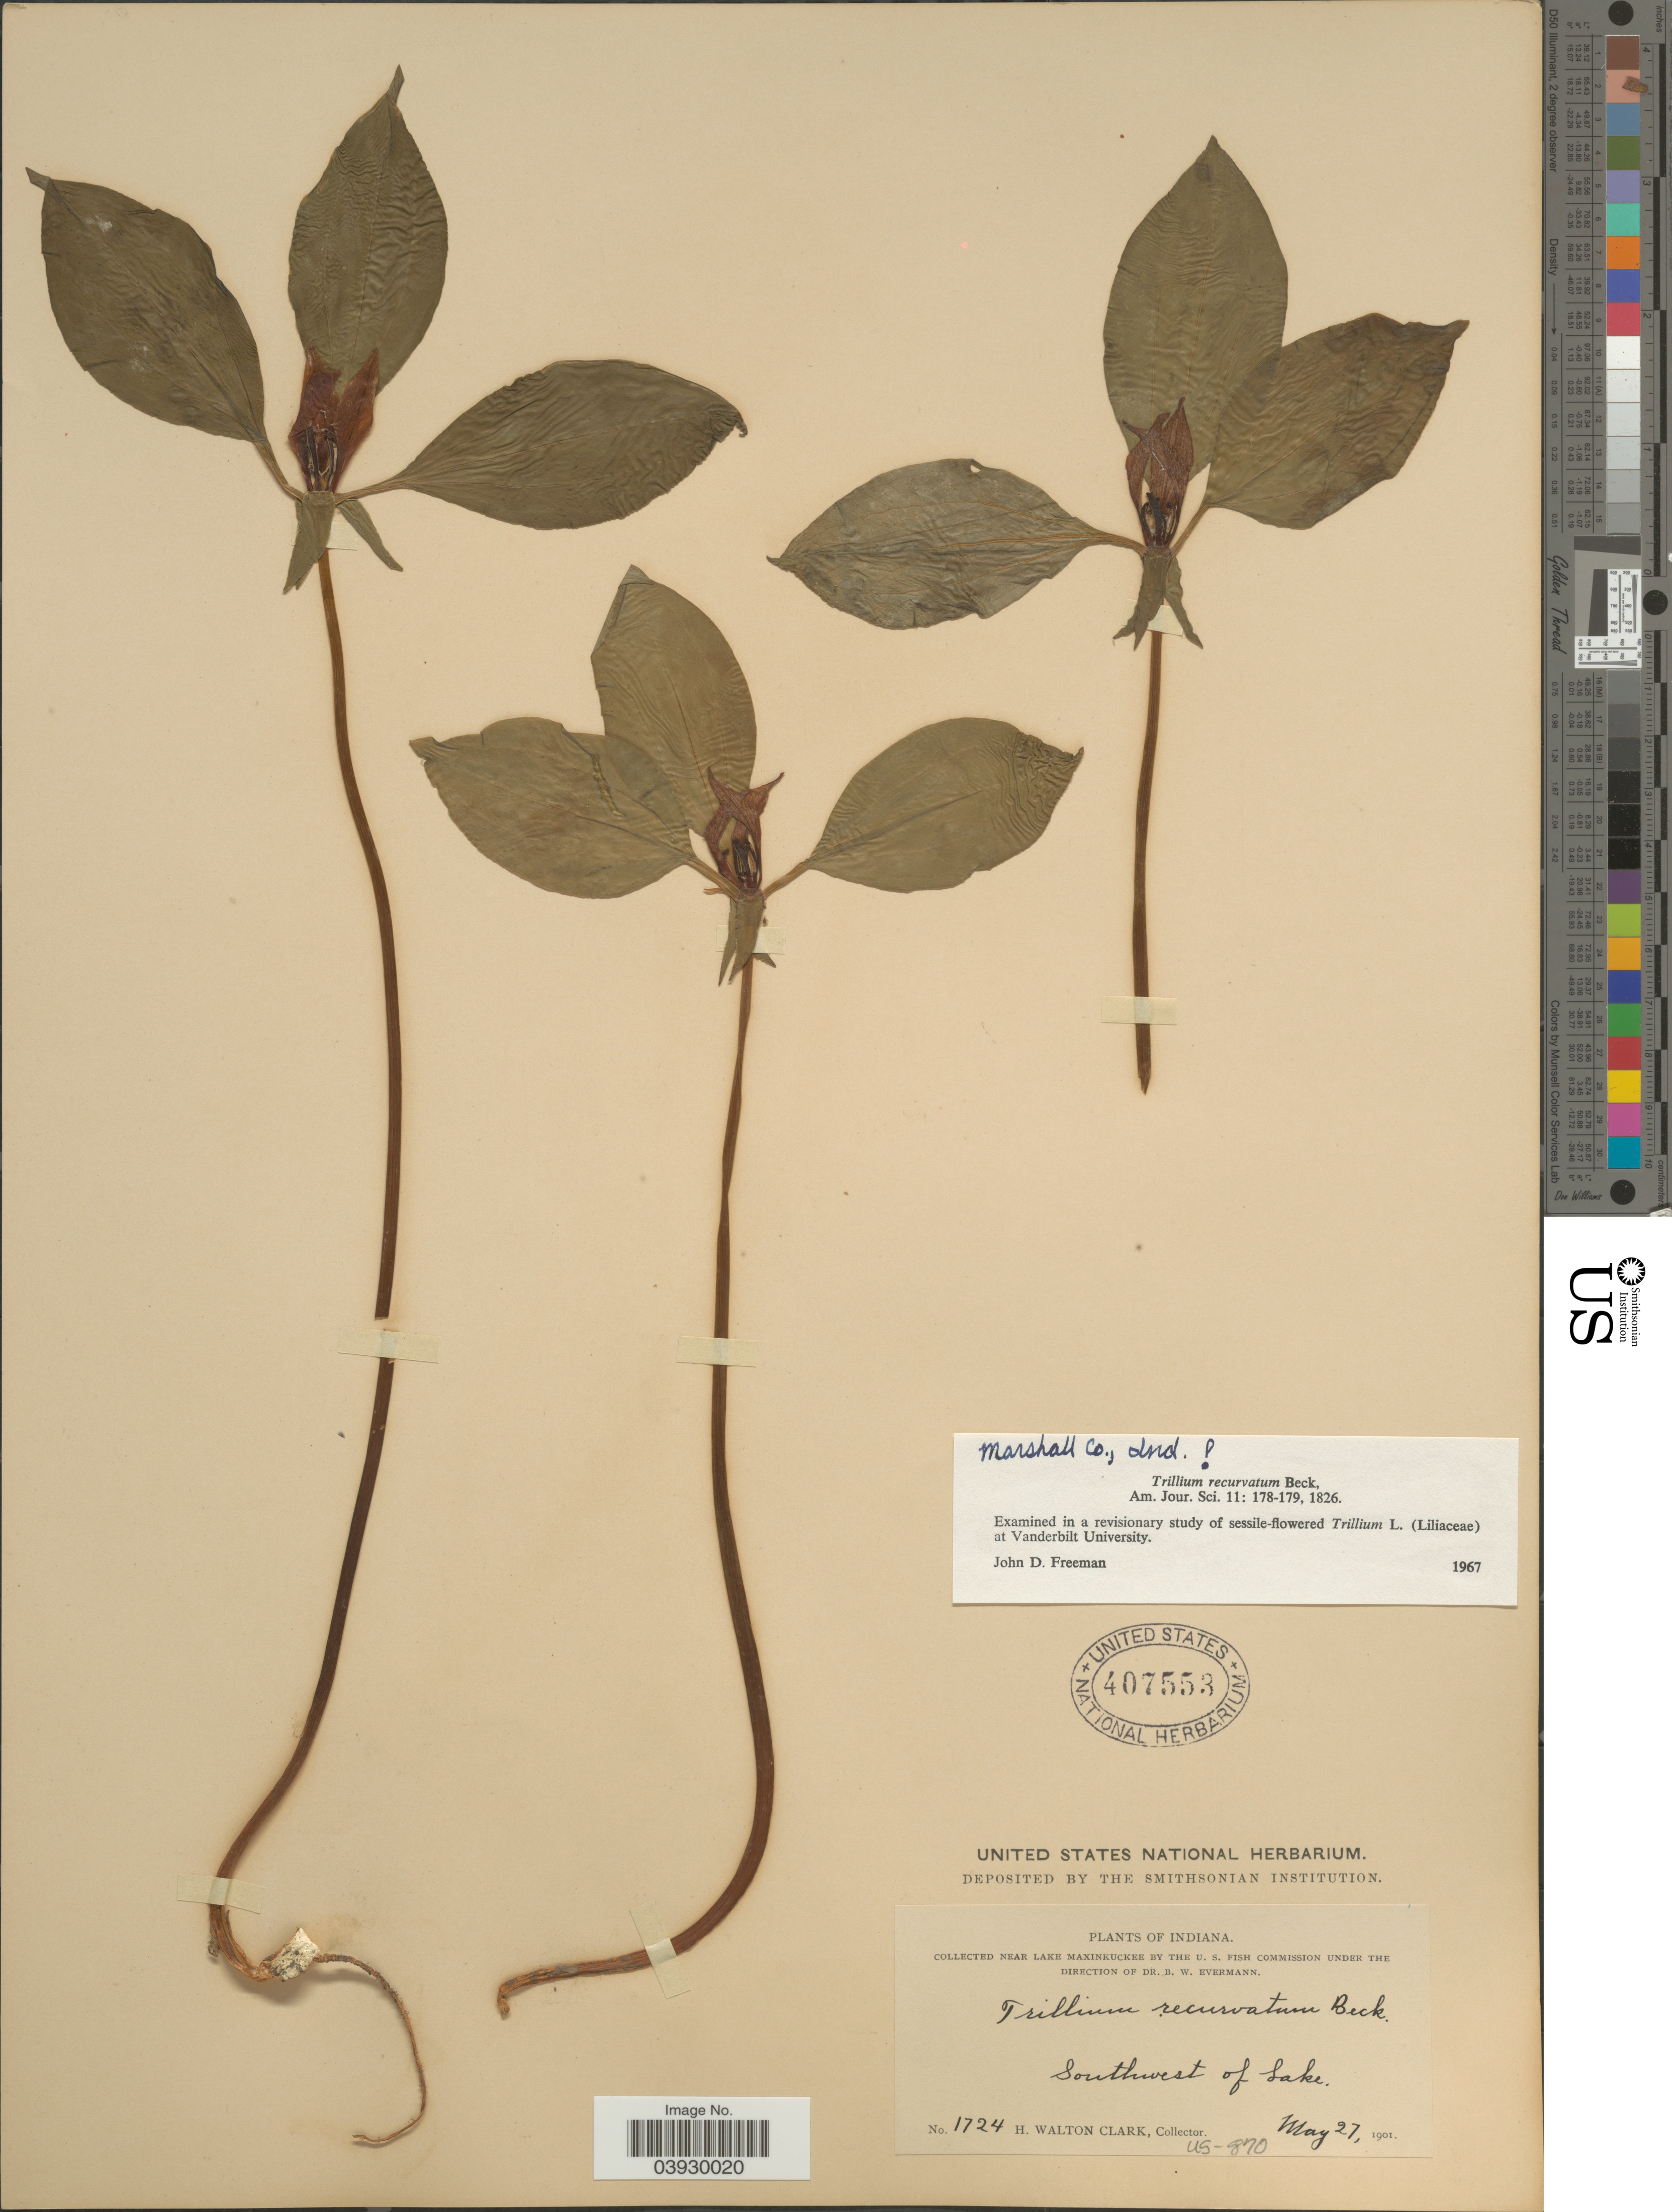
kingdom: Plantae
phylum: Tracheophyta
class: Liliopsida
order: Liliales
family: Melanthiaceae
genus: Trillium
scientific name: Trillium recurvatum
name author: L.C. Beck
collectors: H. W. Clark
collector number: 1724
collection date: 1901-05-27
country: United States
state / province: Indiana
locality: Near Lake Maxinkuckee. Southwest of Lake.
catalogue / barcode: US 407553